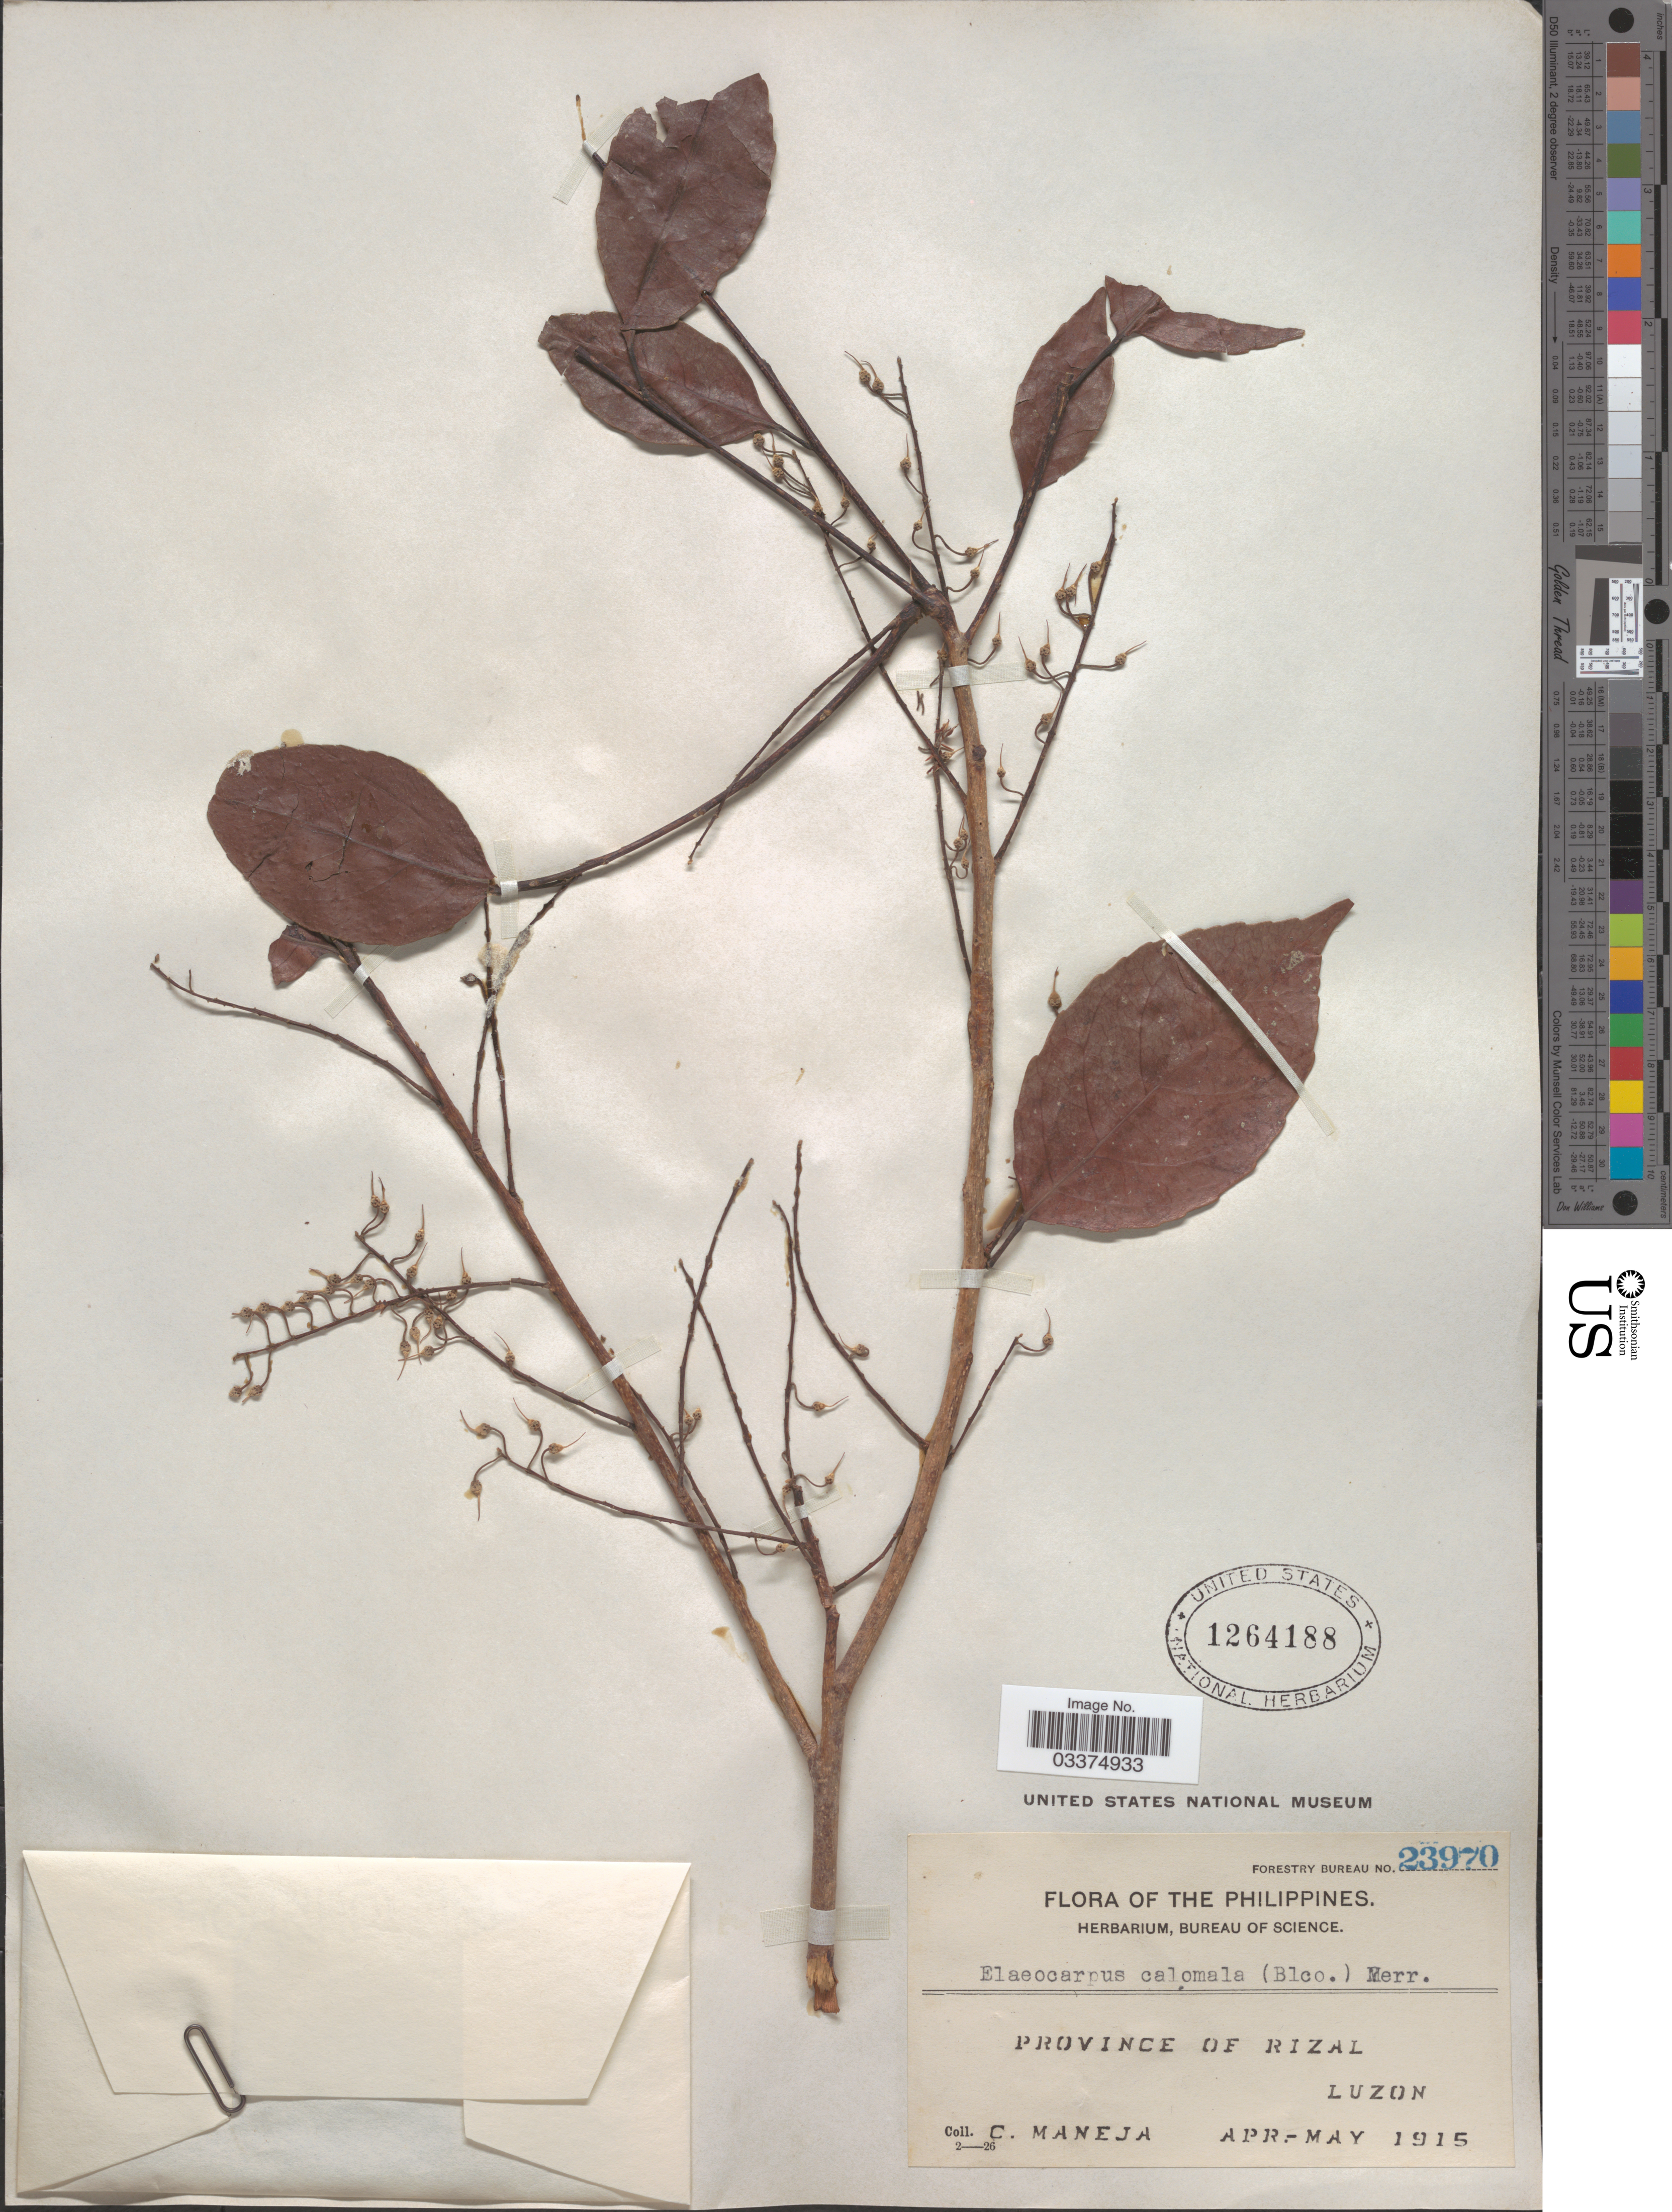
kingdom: Plantae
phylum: Tracheophyta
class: Magnoliopsida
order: Oxalidales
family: Elaeocarpaceae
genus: Elaeocarpus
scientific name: Elaeocarpus calomala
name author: (Blanco) Merr.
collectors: C. Maneja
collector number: Forestry Bureau 23970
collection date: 1915-04/1915-05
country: Philippines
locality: Province of Rizal, Luzon.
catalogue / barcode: US 1264188